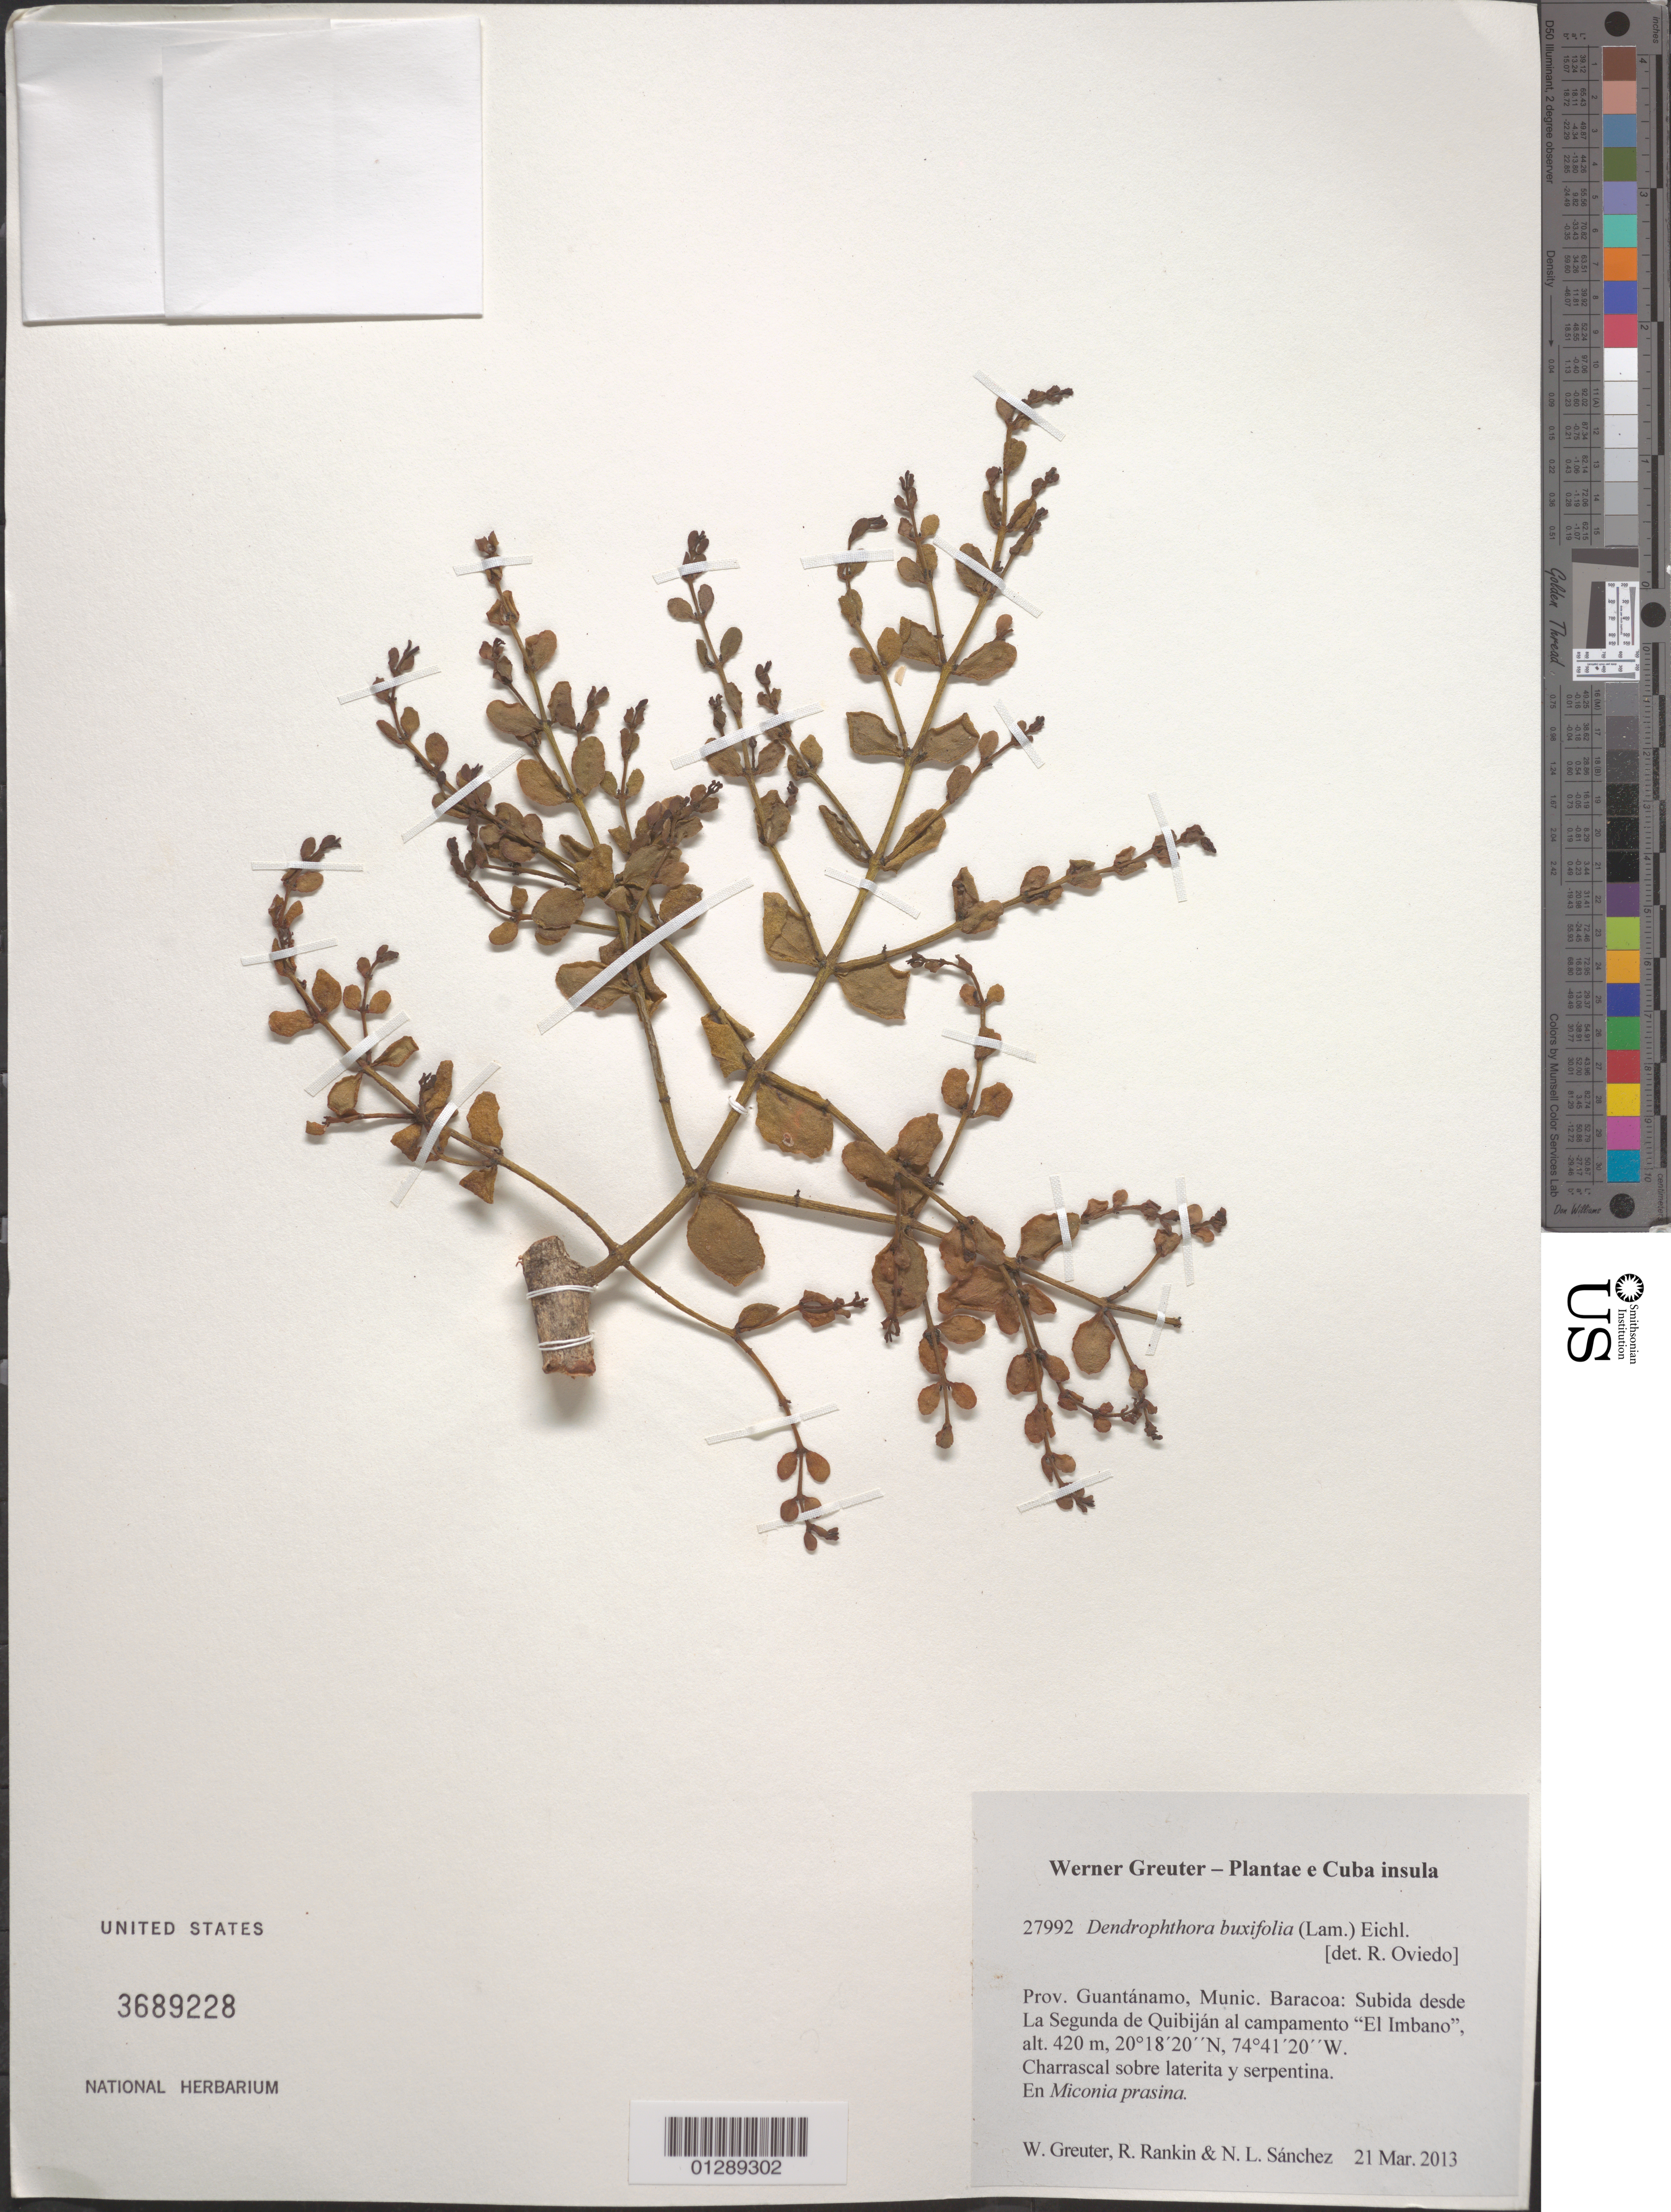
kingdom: Plantae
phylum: Tracheophyta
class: Magnoliopsida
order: Santalales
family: Viscaceae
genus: Dendrophthora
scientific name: Dendrophthora buxifolia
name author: (Lam.) Eichler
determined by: Oviedo, R.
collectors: W. R. Greuter, R. Rankin Rodriguez & N. Sanchez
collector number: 27992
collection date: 2013-03-21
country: Cuba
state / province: Guantanamo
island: Cuba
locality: Munic. Baracoa: Subida desde La Segunda de Quibiján al campamento "El Imbano".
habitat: Charrascal sobre laterita y serpentina. En Miconia prasina.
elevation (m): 420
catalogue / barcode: US 3689228